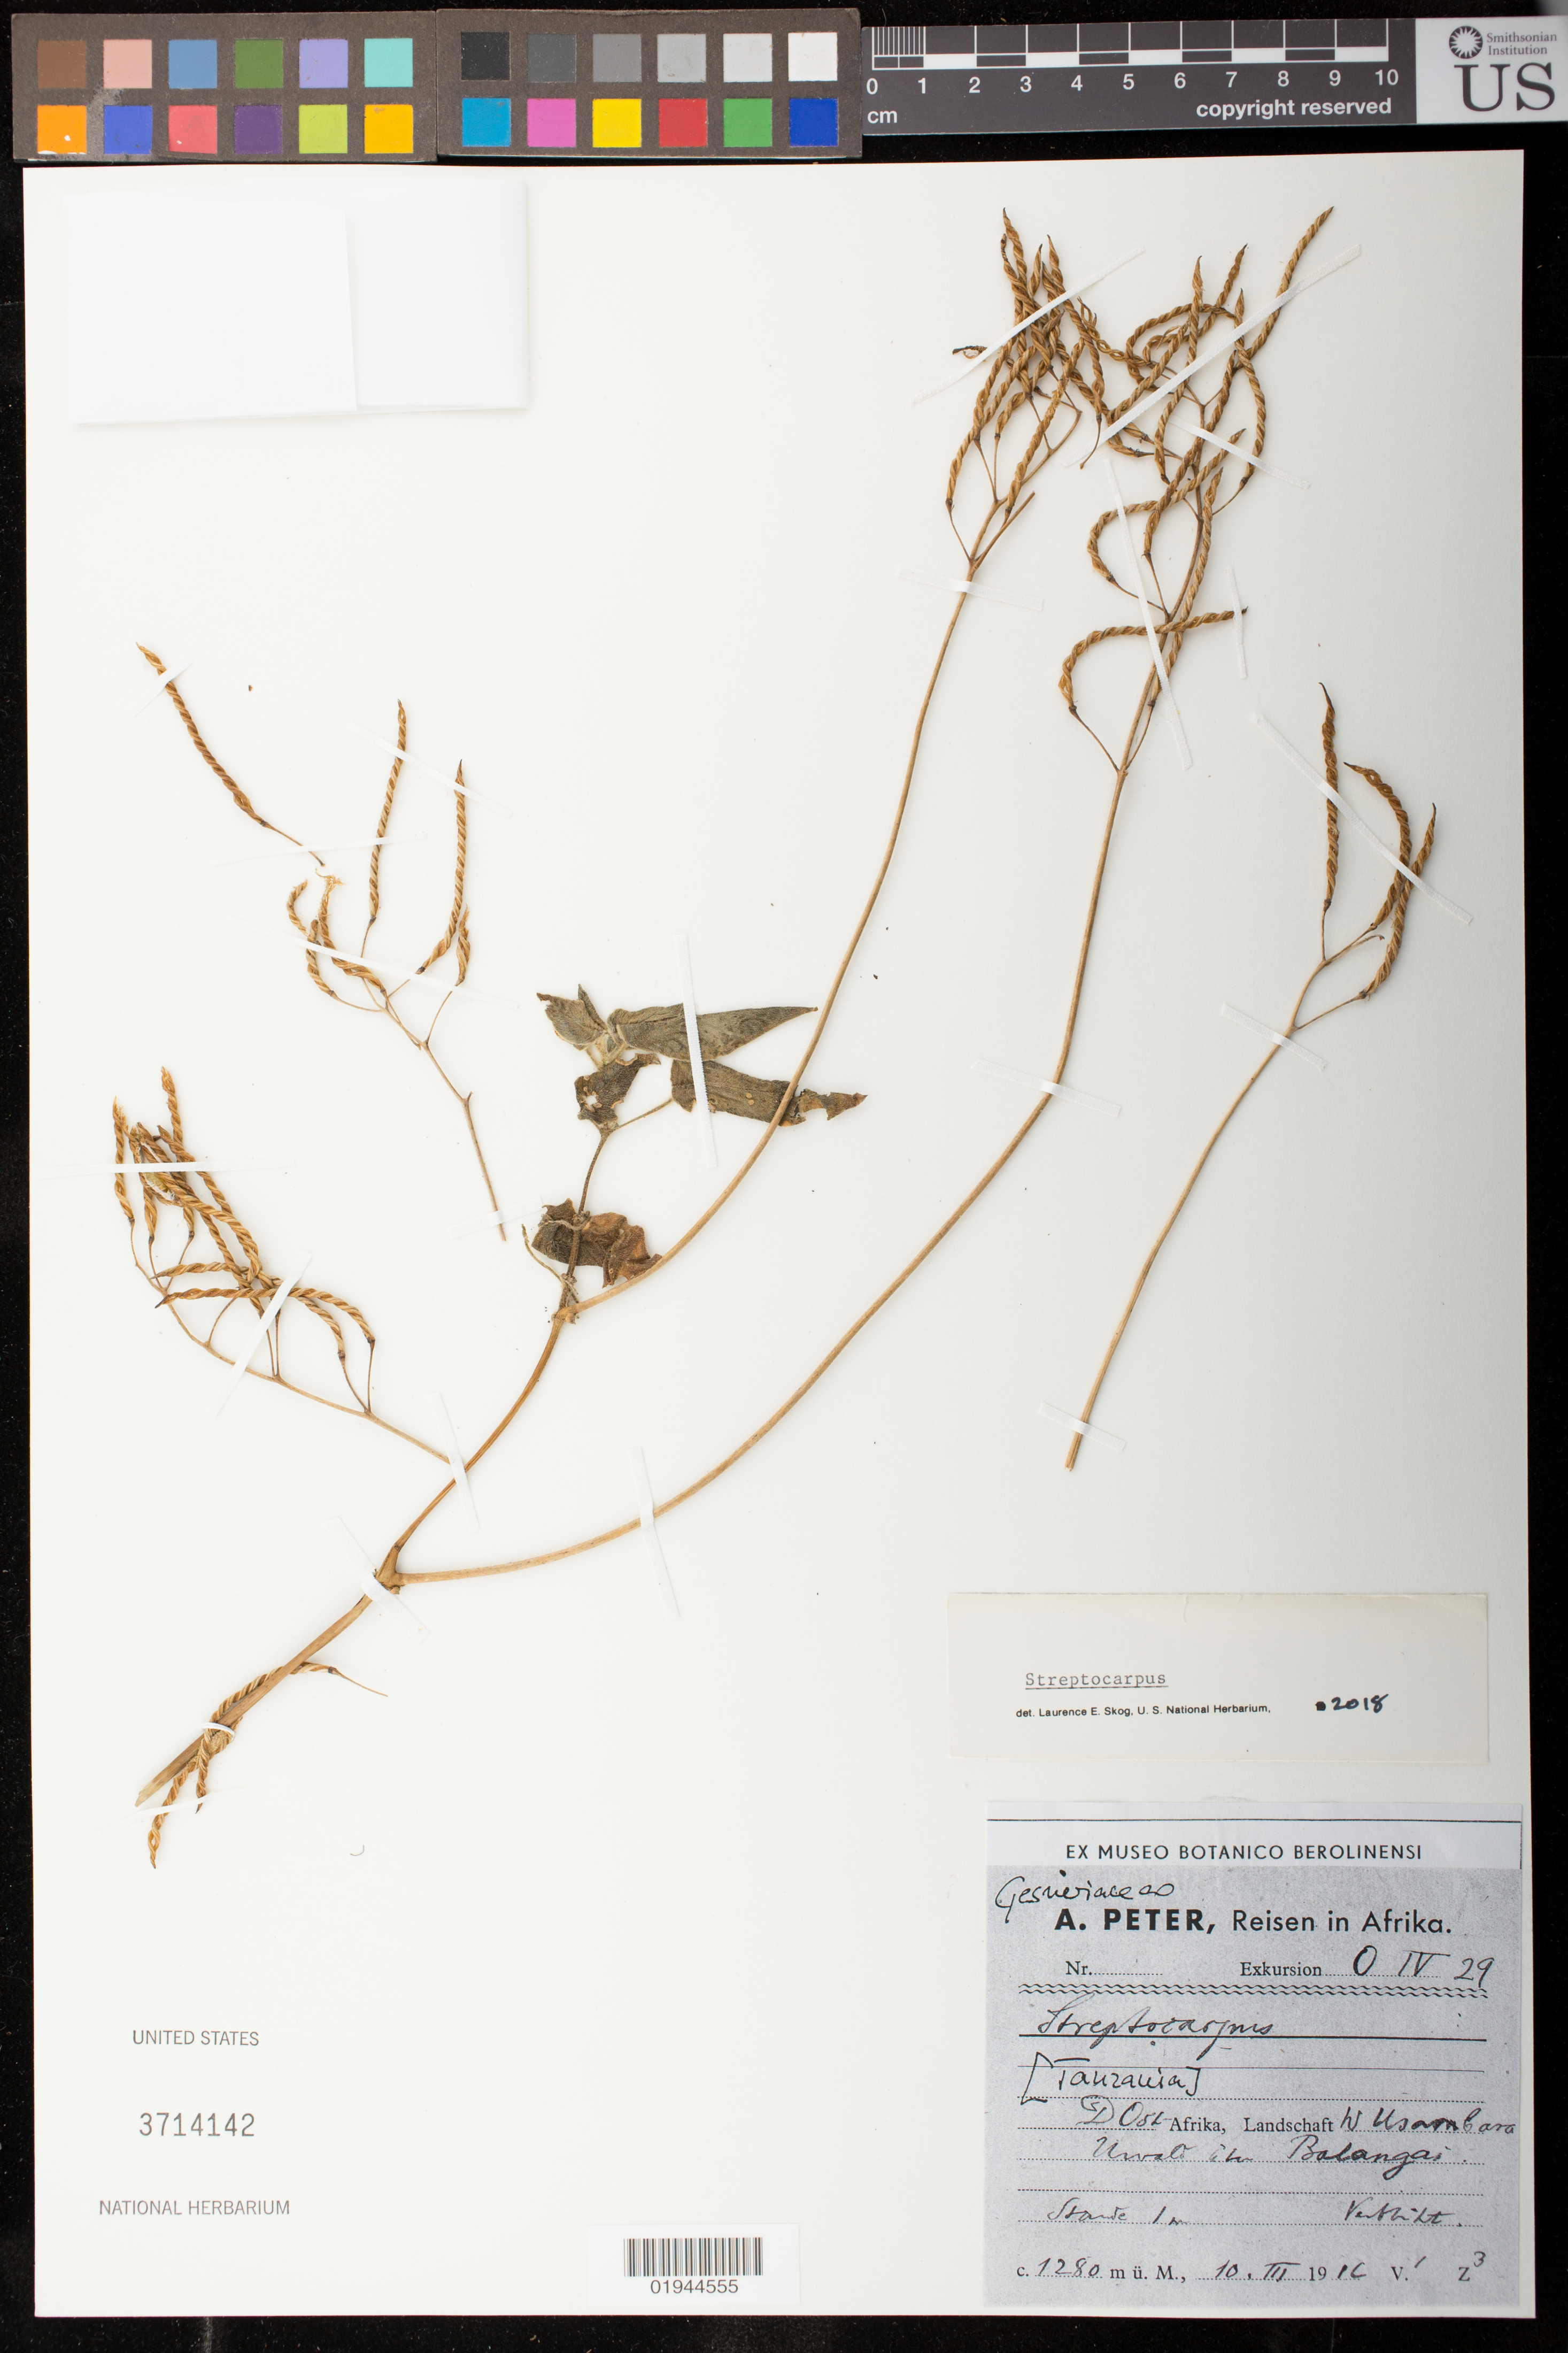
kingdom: Plantae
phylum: Tracheophyta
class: Magnoliopsida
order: Lamiales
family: Gesneriaceae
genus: Streptocarpus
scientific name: Streptocarpus sp.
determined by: Skog, Laurence E.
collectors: A. Peter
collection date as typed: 10.iii.1916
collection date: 1916-03-10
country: Tanzania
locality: Deutsch Ost-Afrika: Landschaft W Usambara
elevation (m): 1280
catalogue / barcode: US 3714142